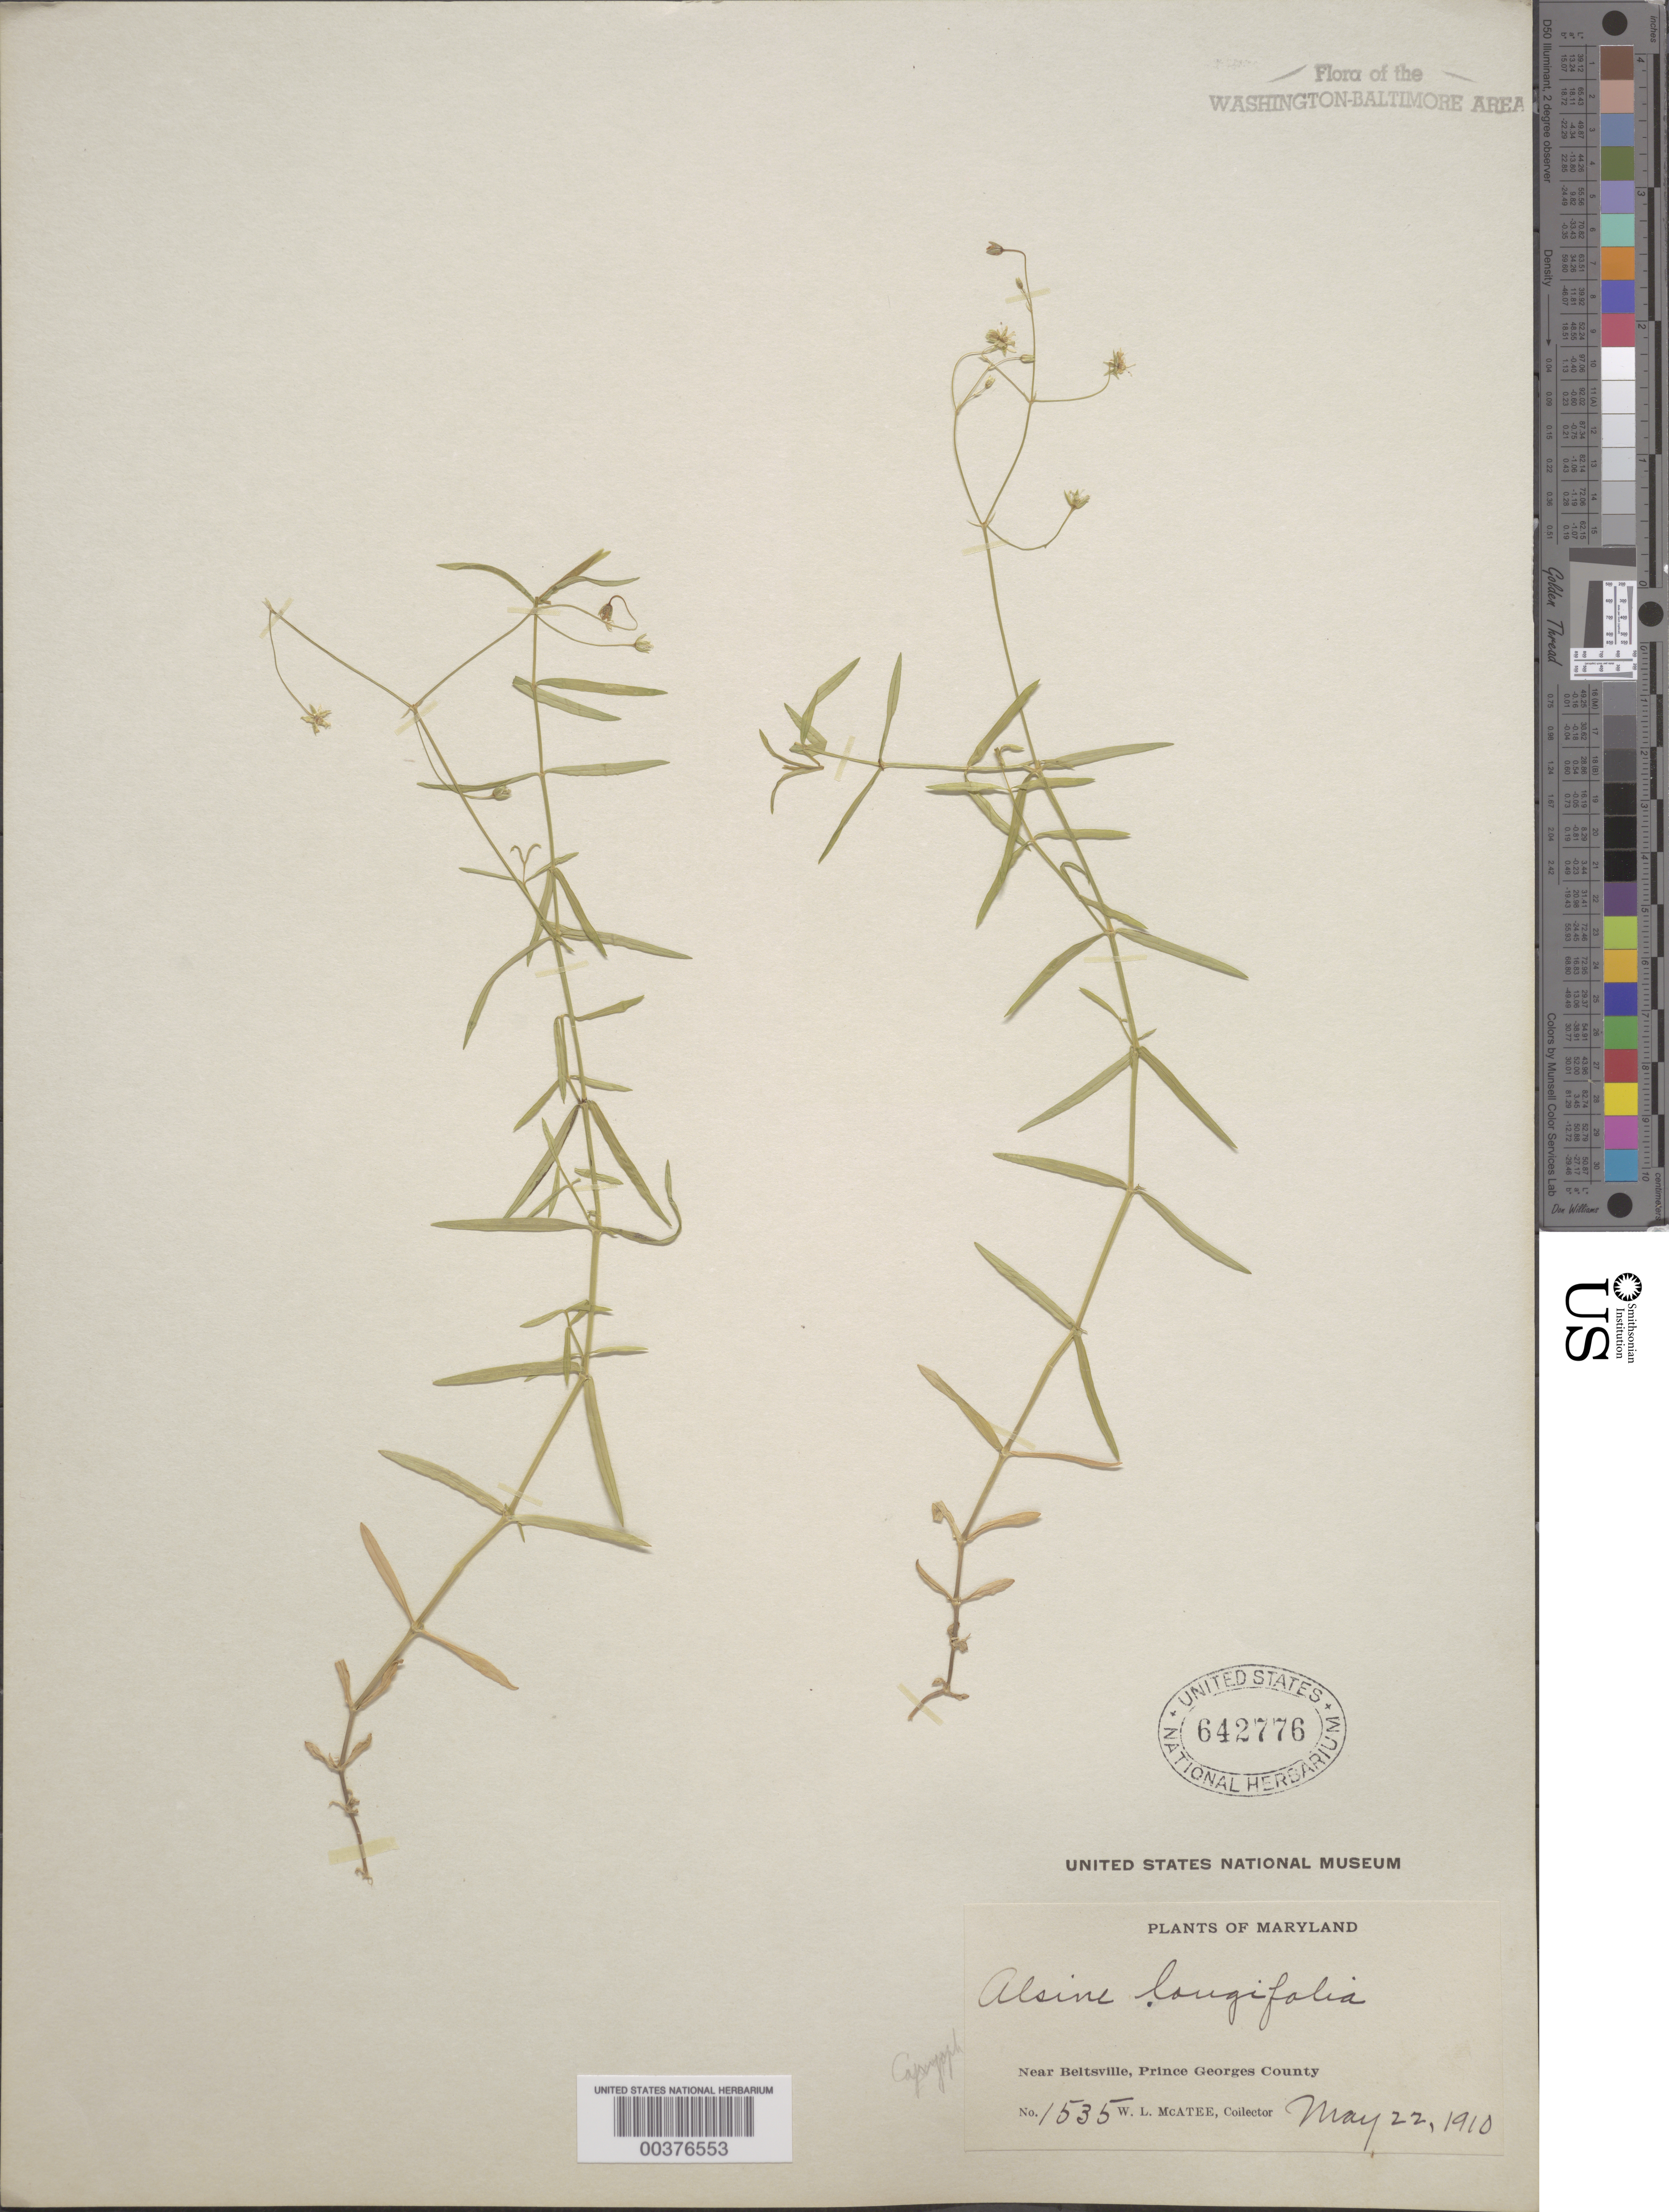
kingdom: Plantae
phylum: Tracheophyta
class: Magnoliopsida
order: Caryophyllales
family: Caryophyllaceae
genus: Stellaria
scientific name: Stellaria longifolia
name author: Muhl. ex Willd.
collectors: W. McAtee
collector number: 1535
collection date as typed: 22 May 1910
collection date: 1910-05-22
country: United States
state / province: Maryland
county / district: Prince George's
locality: Beltsville vicinity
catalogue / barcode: US 642776